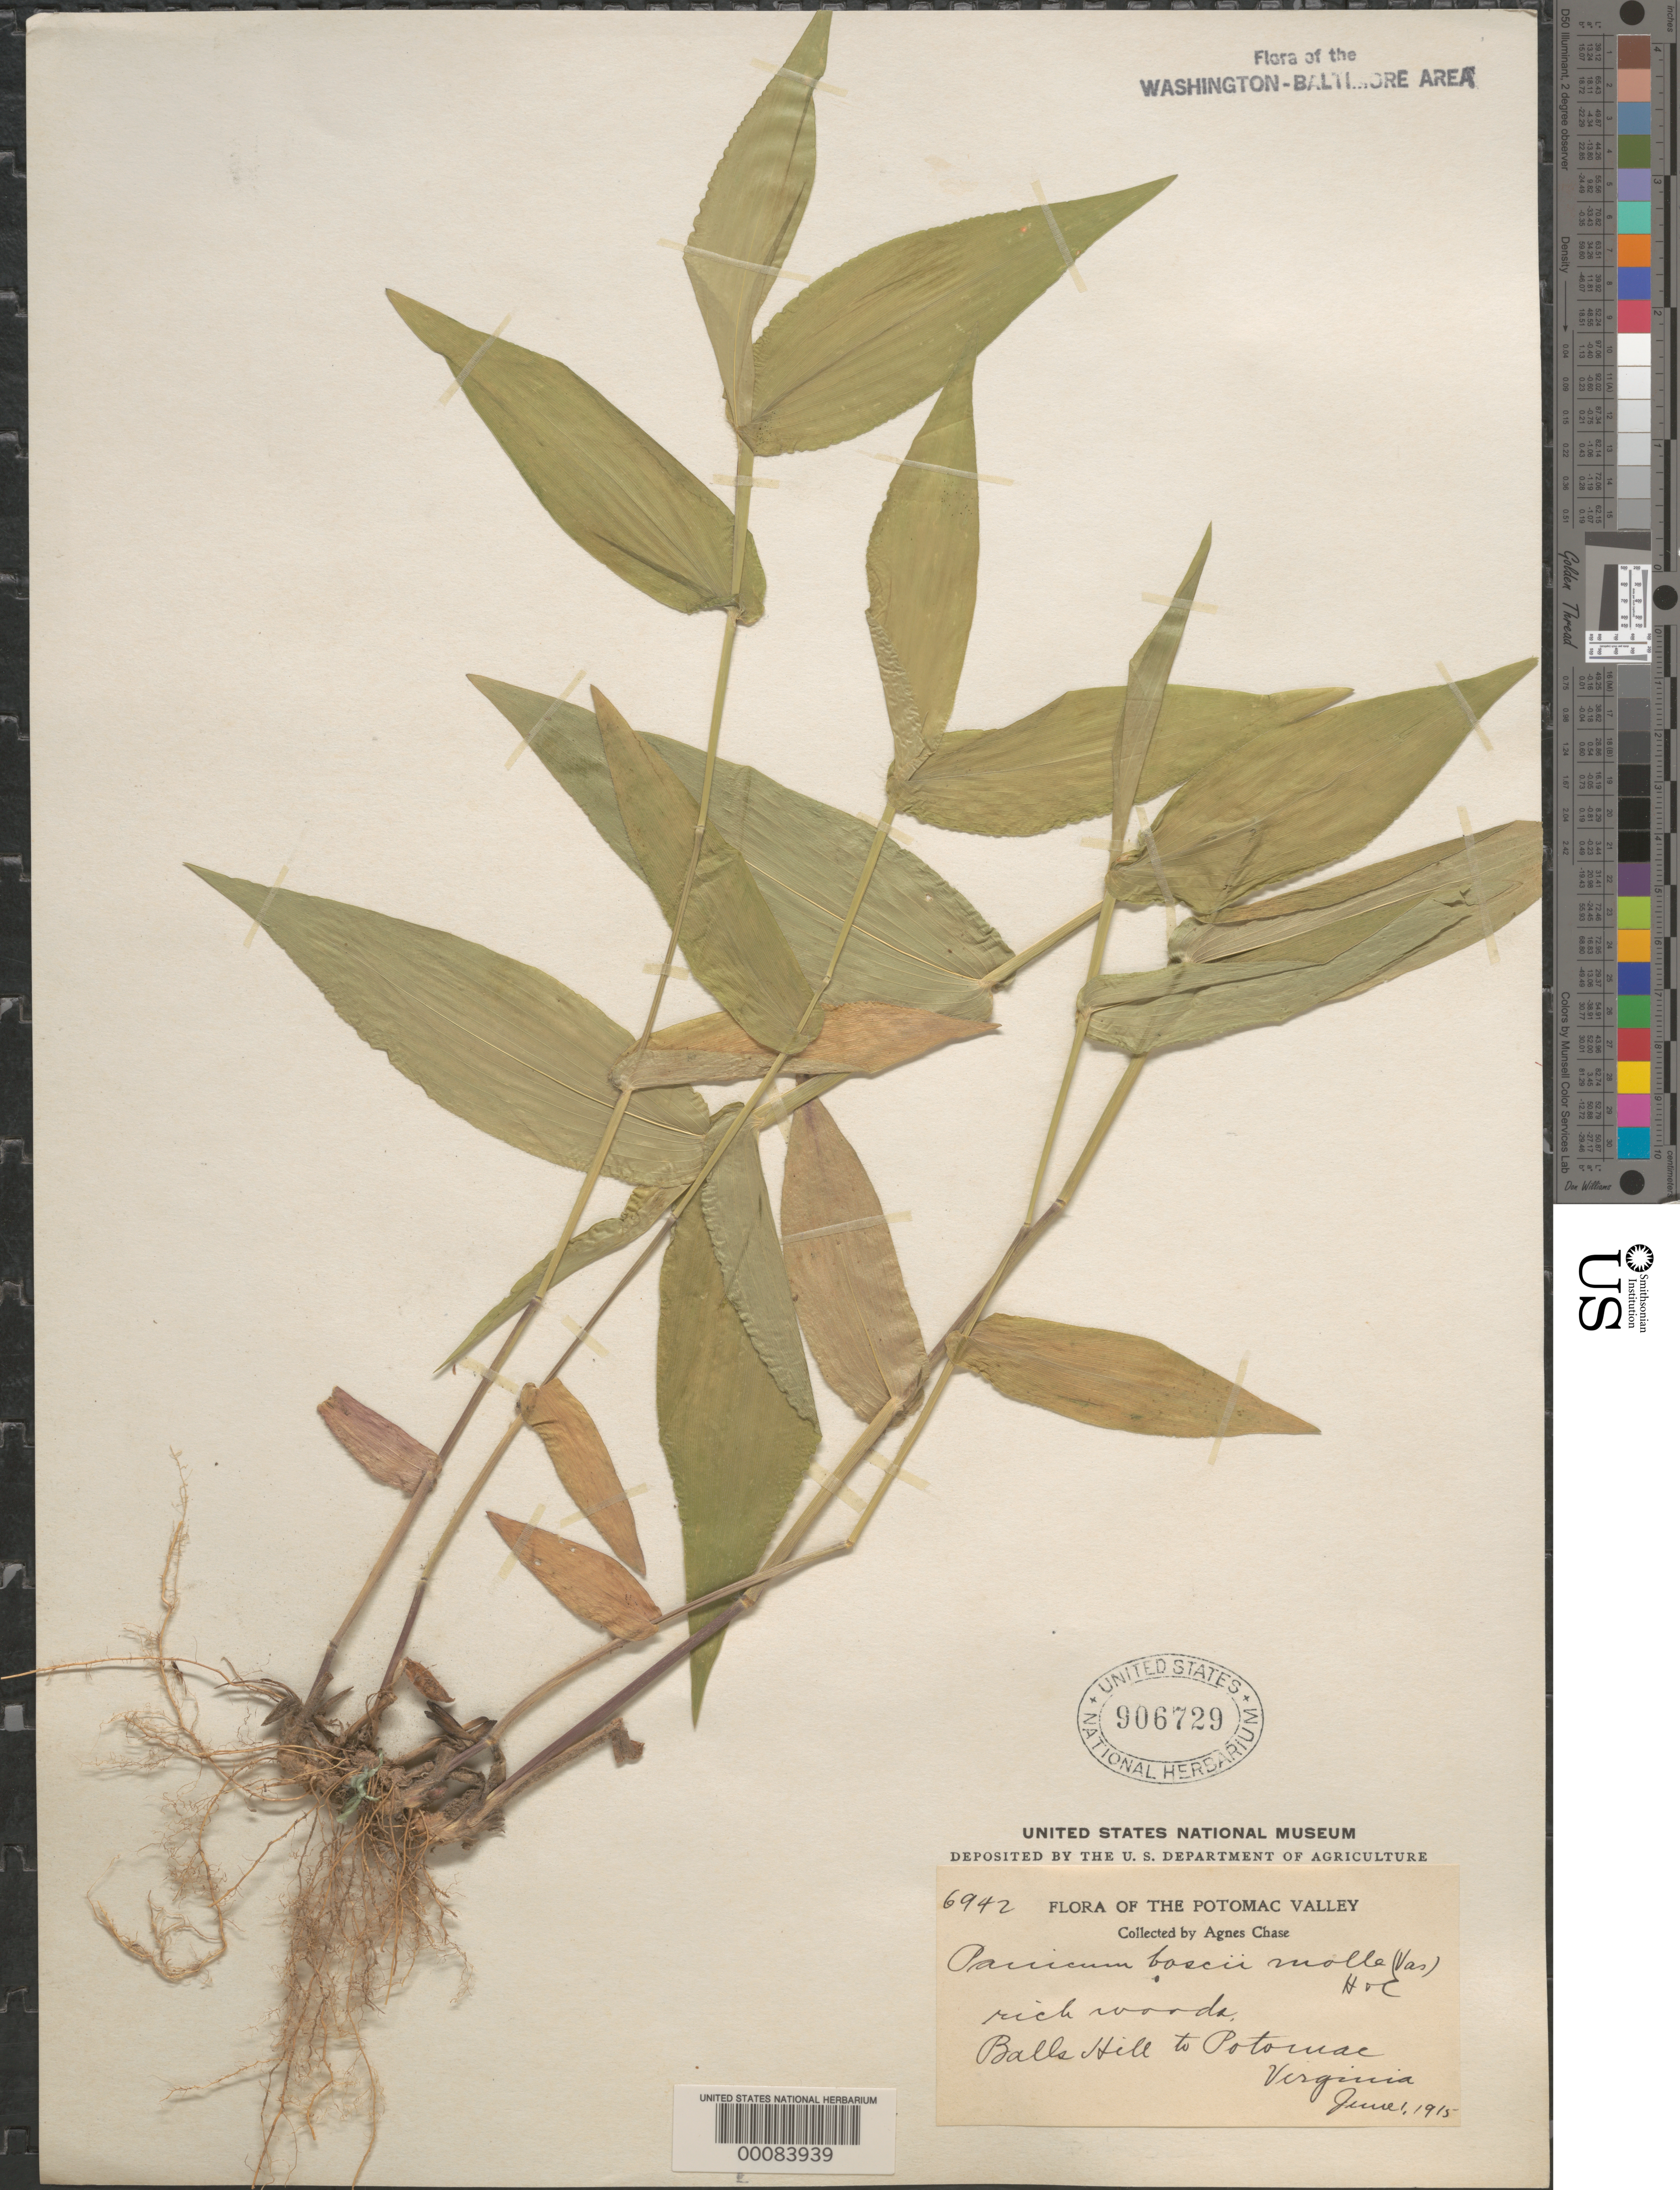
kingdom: Plantae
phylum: Tracheophyta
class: Liliopsida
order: Poales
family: Poaceae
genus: Dichanthelium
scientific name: Dichanthelium boscii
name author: (Poir.) Gould & C.A. Clark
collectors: A. Chase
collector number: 6942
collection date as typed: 01 Jun 1915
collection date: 1915-06-01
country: United States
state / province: Virginia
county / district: Fairfax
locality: Balls Hills to Potomac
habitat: Rich woods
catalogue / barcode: US 906729